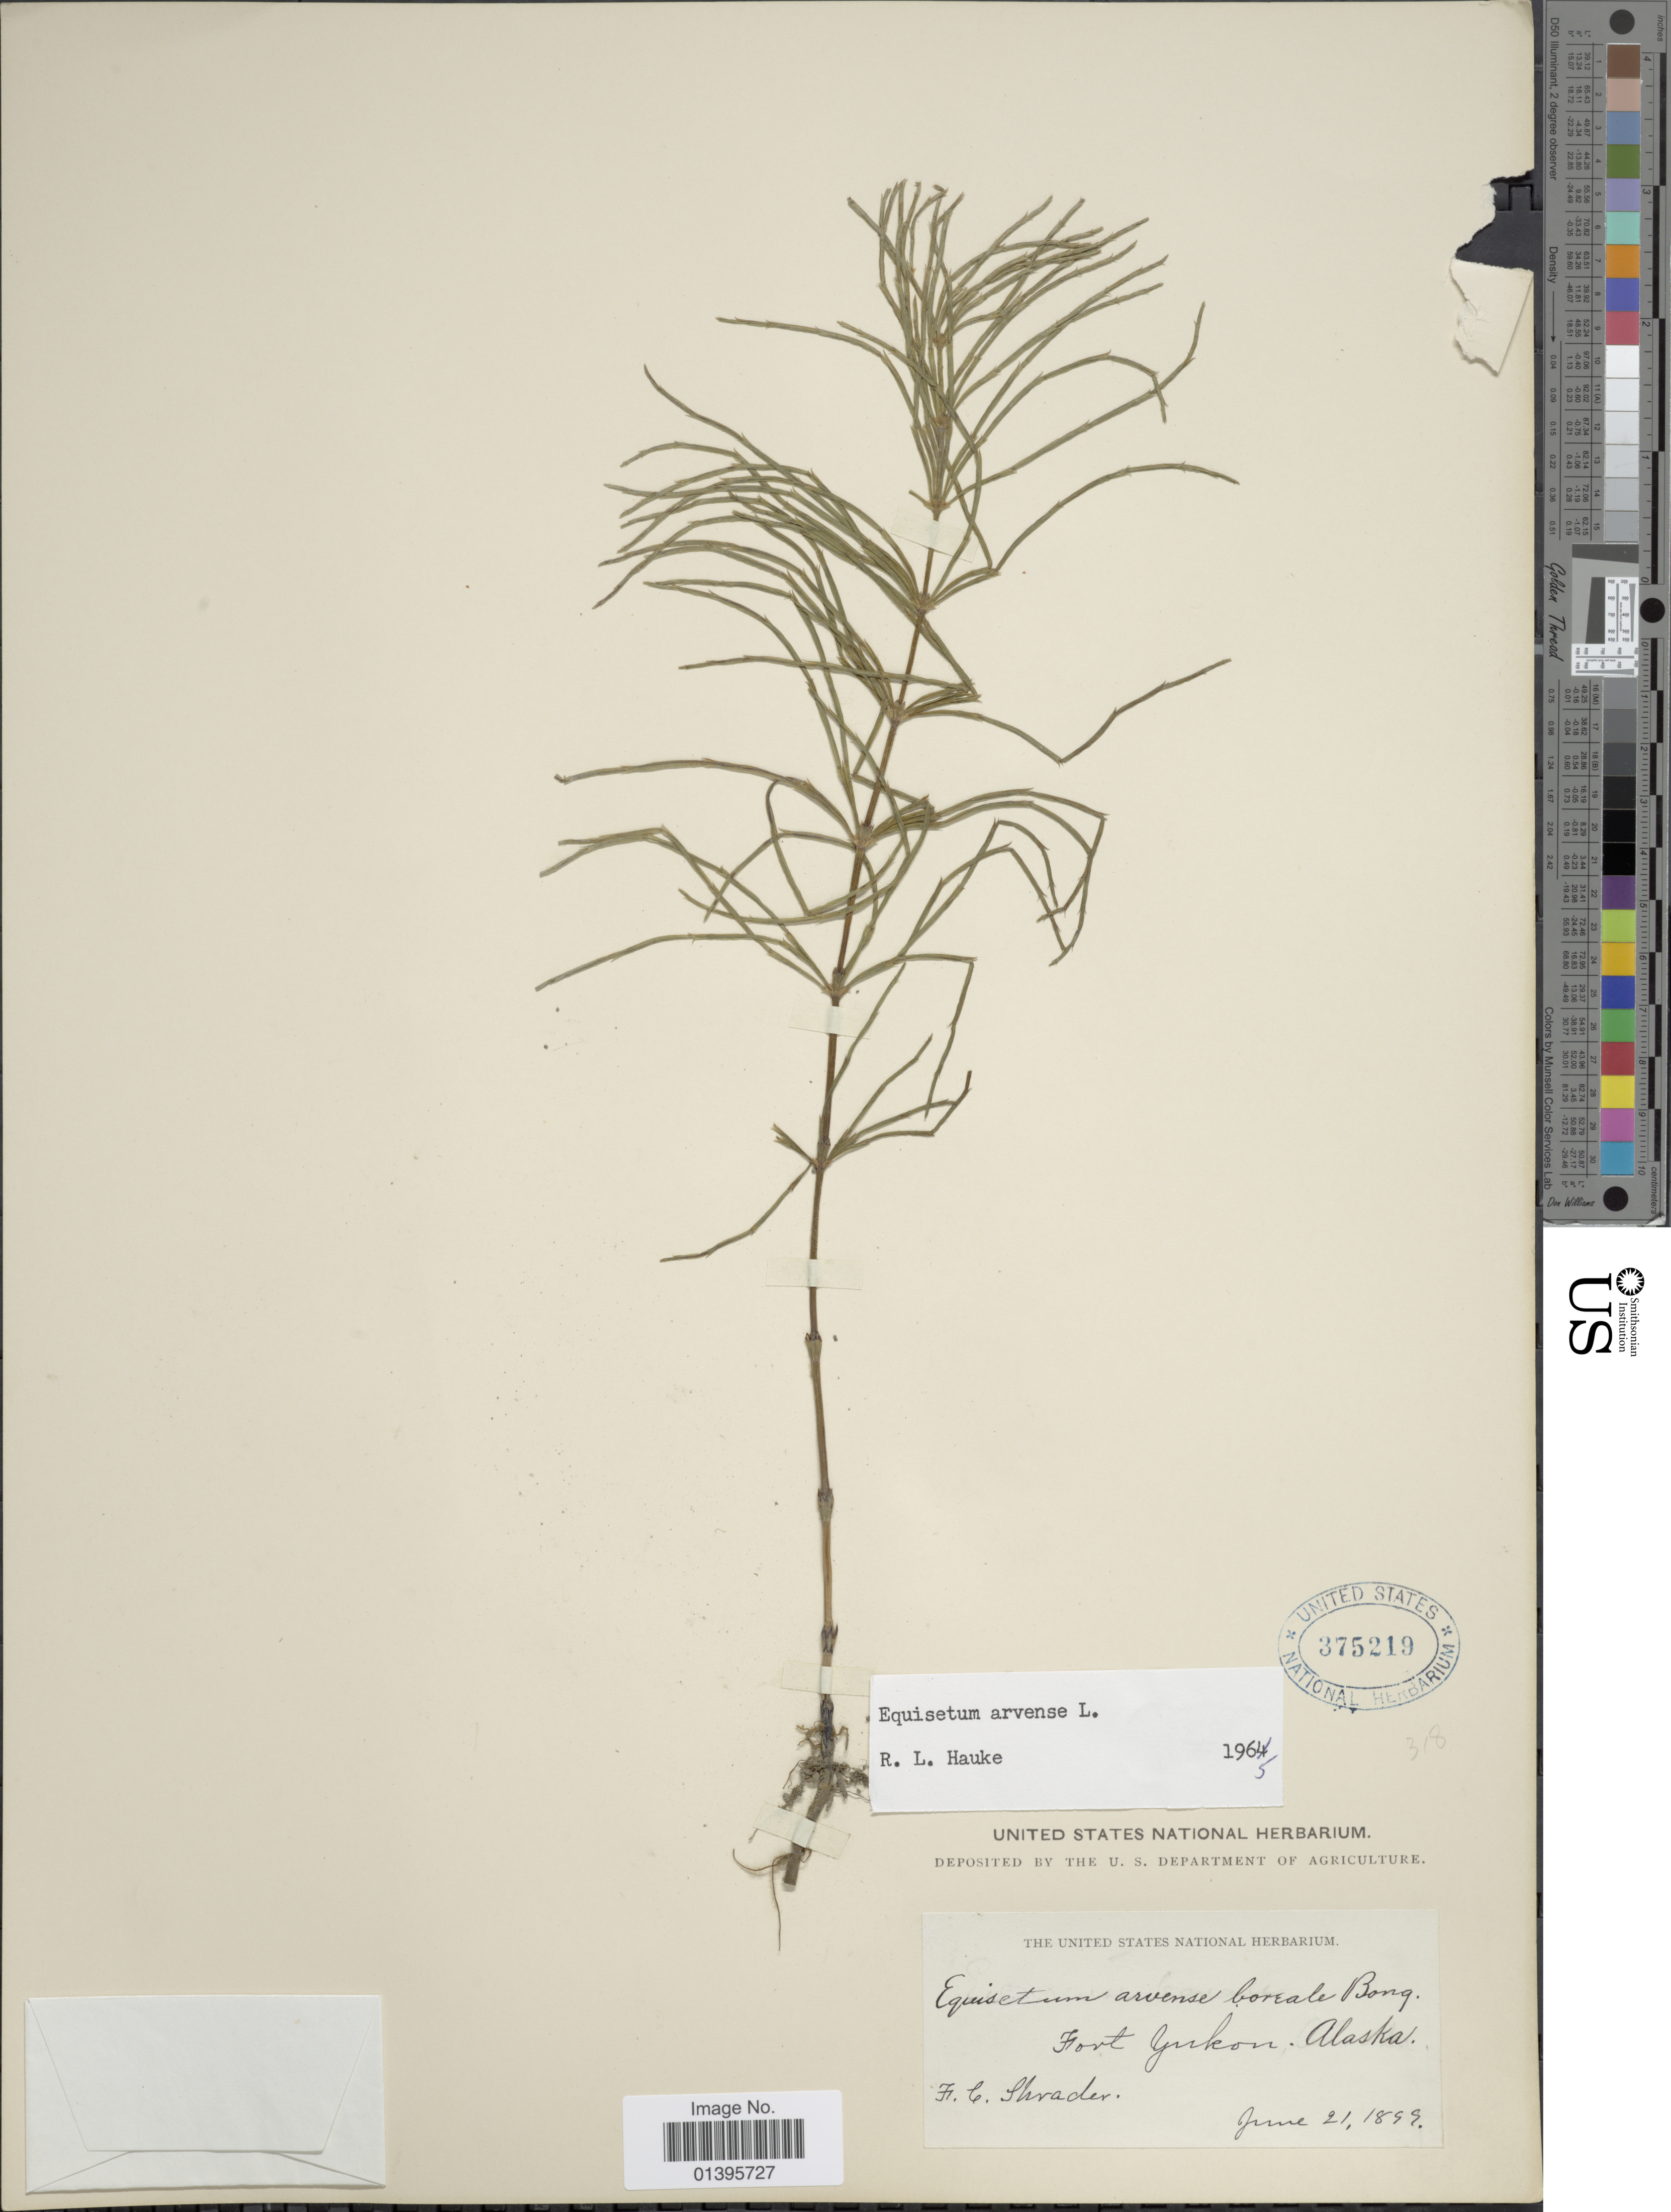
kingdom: Plantae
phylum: Tracheophyta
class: Polypodiopsida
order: Equisetales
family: Equisetaceae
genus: Equisetum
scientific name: Equisetum arvense var. boreale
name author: (Bong.) Rupr.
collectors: F. C. Schrader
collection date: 1899-06-21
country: United States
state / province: Alaska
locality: Fort Yukon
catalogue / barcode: US 375219